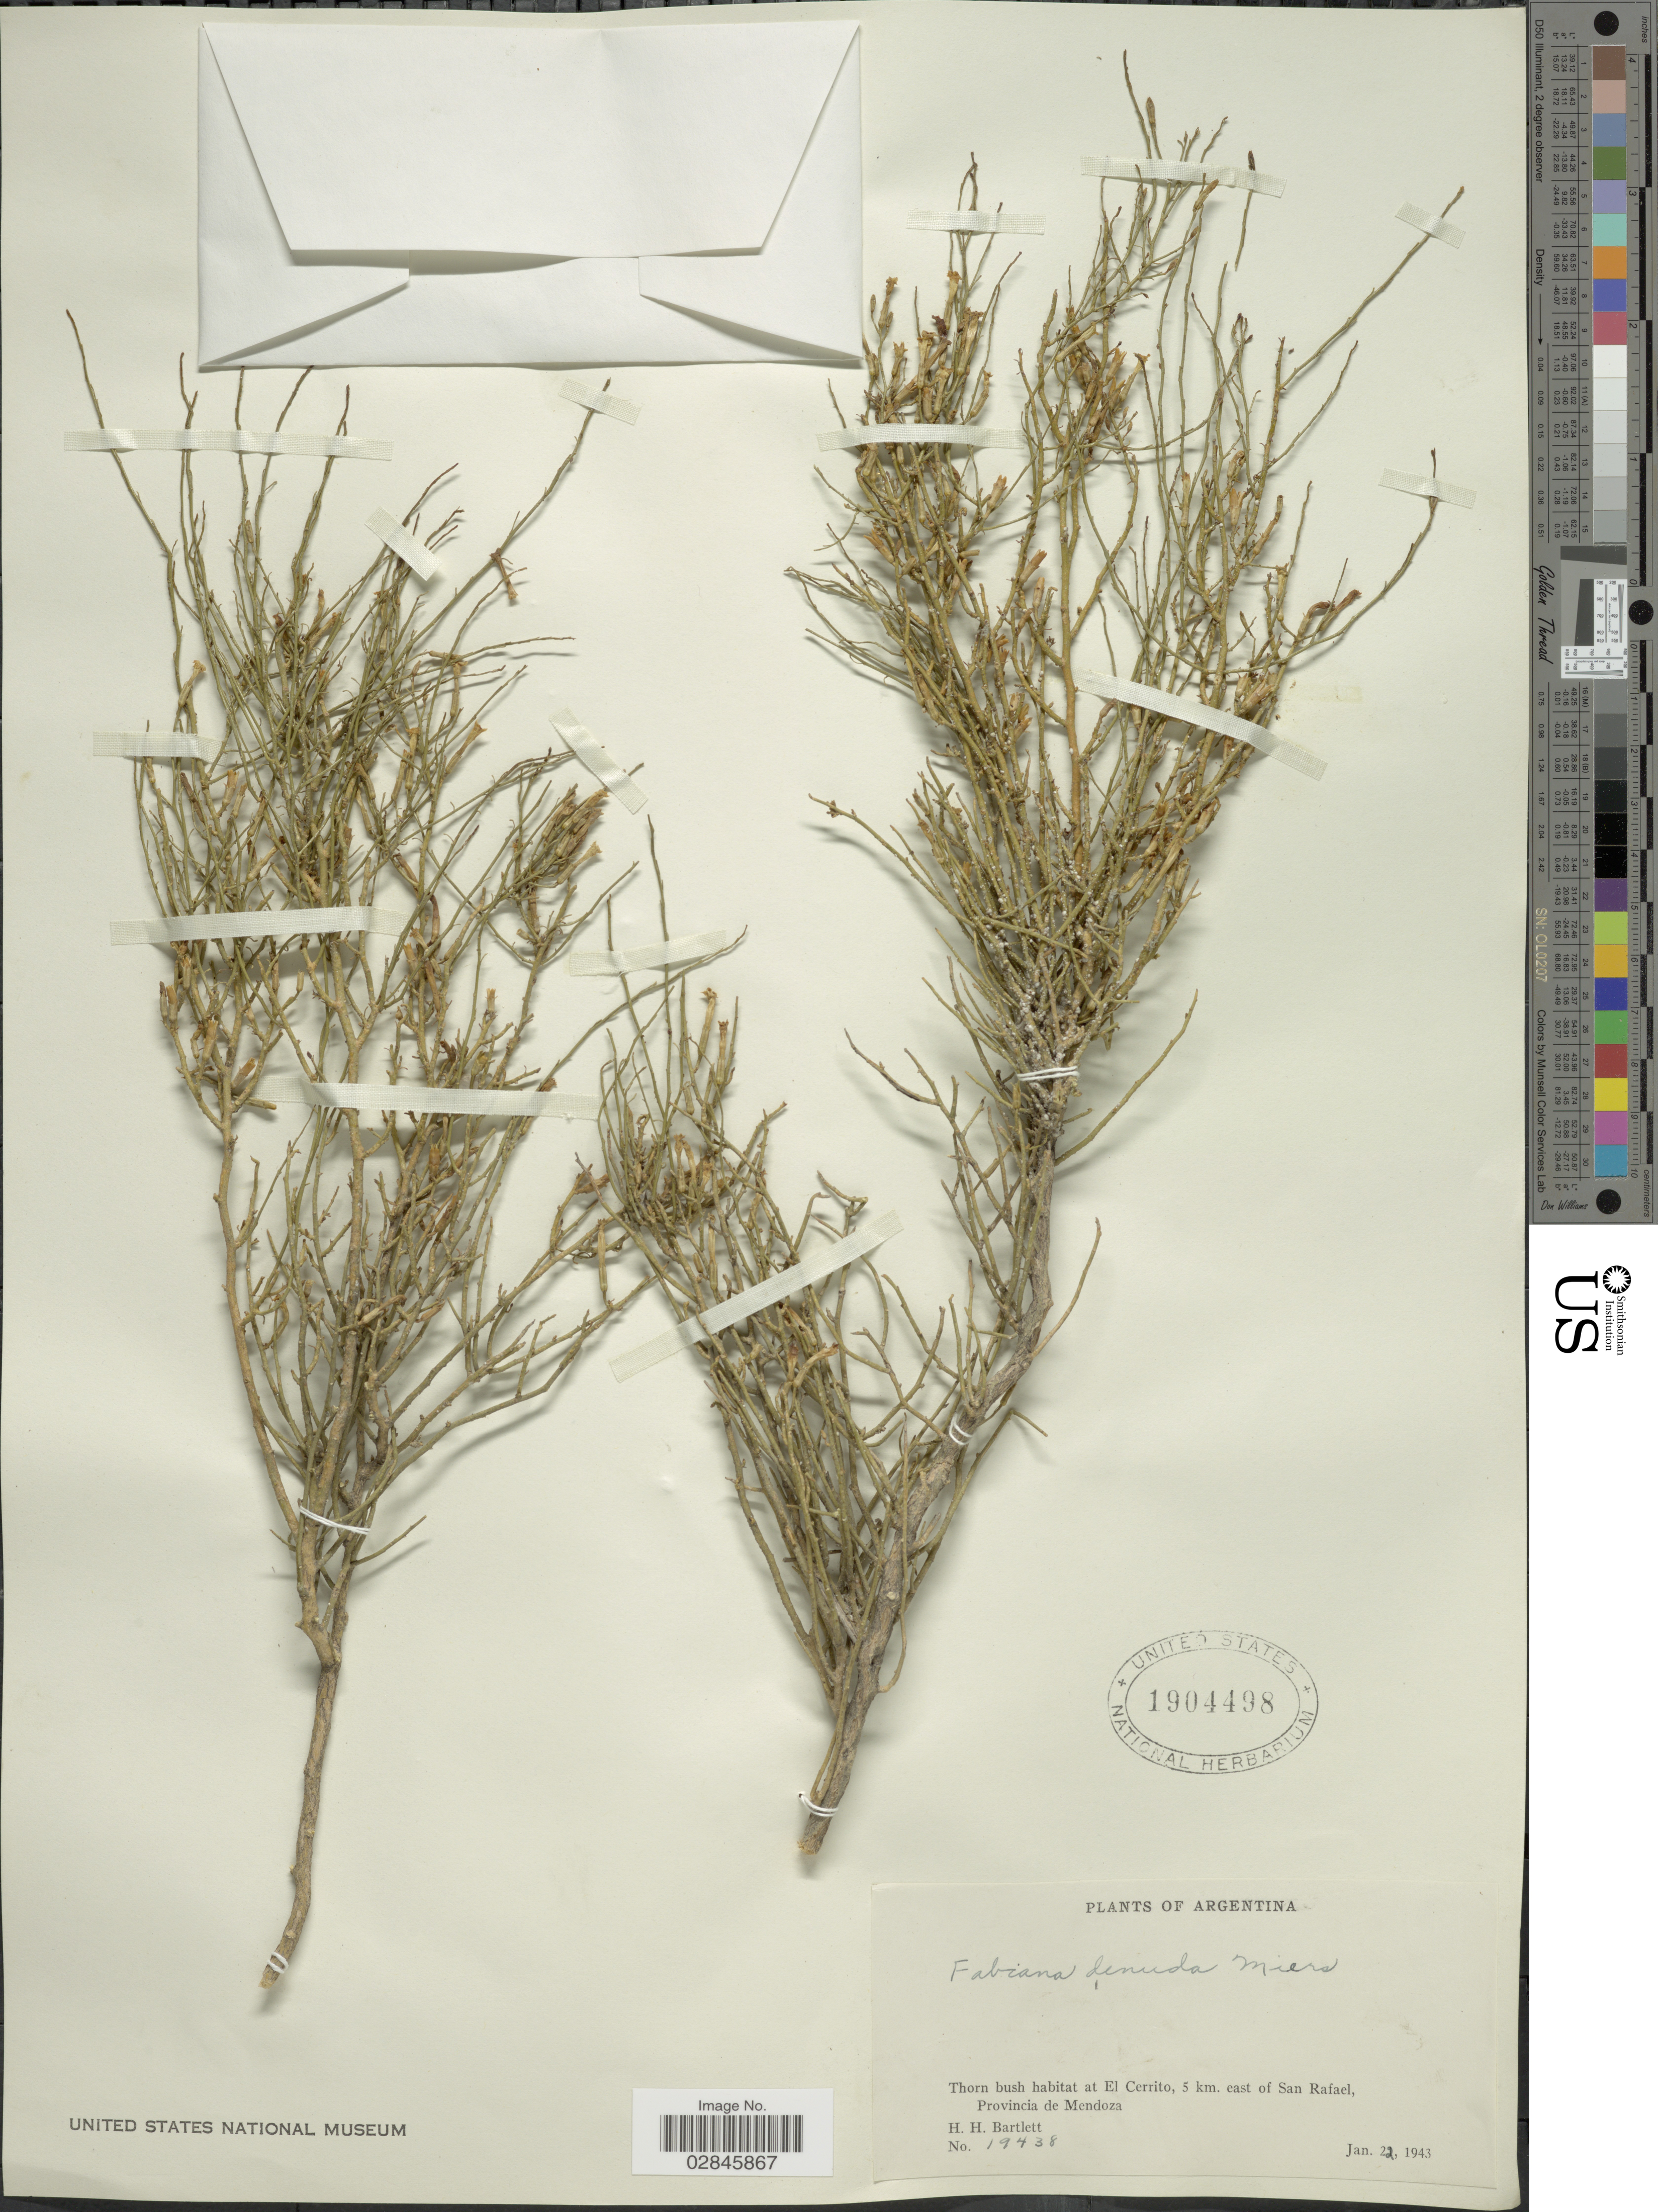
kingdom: Plantae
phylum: Tracheophyta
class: Magnoliopsida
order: Solanales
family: Solanaceae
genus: Fabiana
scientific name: Fabiana denudata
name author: Miers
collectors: H. H. Bartlett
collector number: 19438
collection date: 1943-01-22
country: Argentina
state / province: Mendoza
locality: Thorn bush habitat at El Cerrito, 5 km. east of San Rafael.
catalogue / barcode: US 1904498